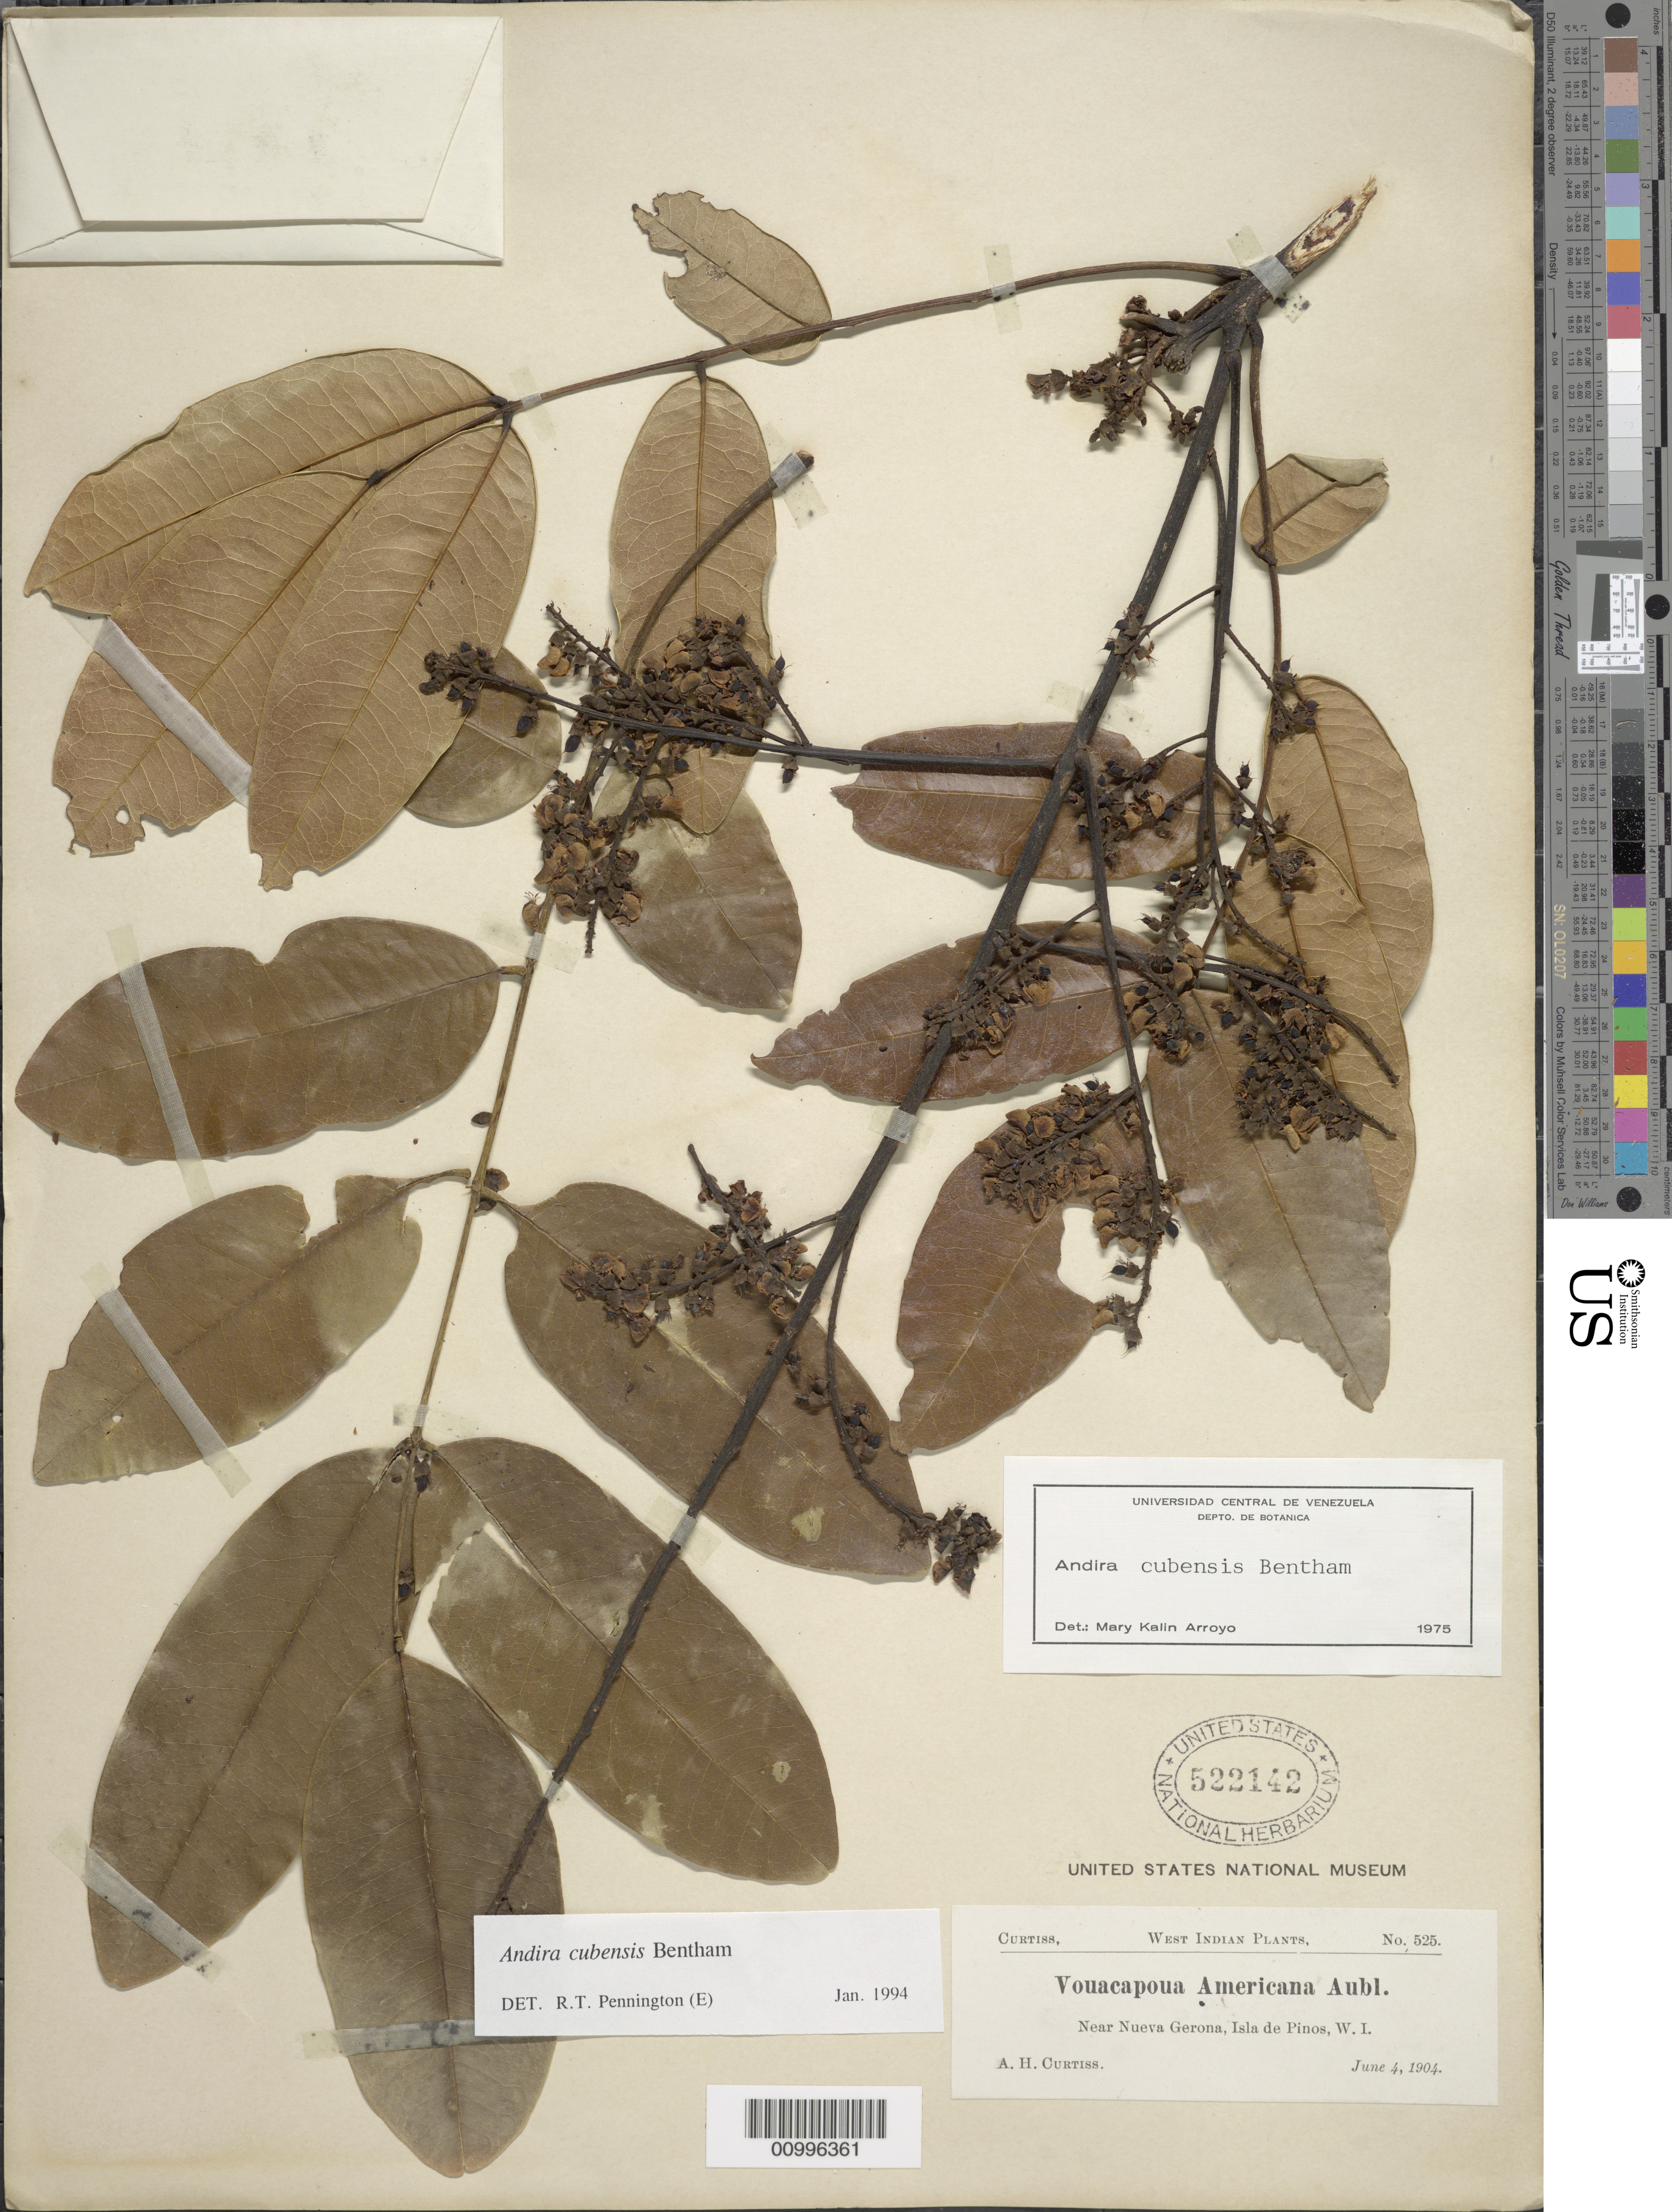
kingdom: Plantae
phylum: Tracheophyta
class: Magnoliopsida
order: Fabales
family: Fabaceae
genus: Andira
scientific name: Andira cubensis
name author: Benth.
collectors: A. H. Curtiss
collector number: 525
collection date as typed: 04 Jun 1904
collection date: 1904-06-04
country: Cuba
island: Isla de la Juventud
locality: Isle of Pines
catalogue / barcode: US 522142